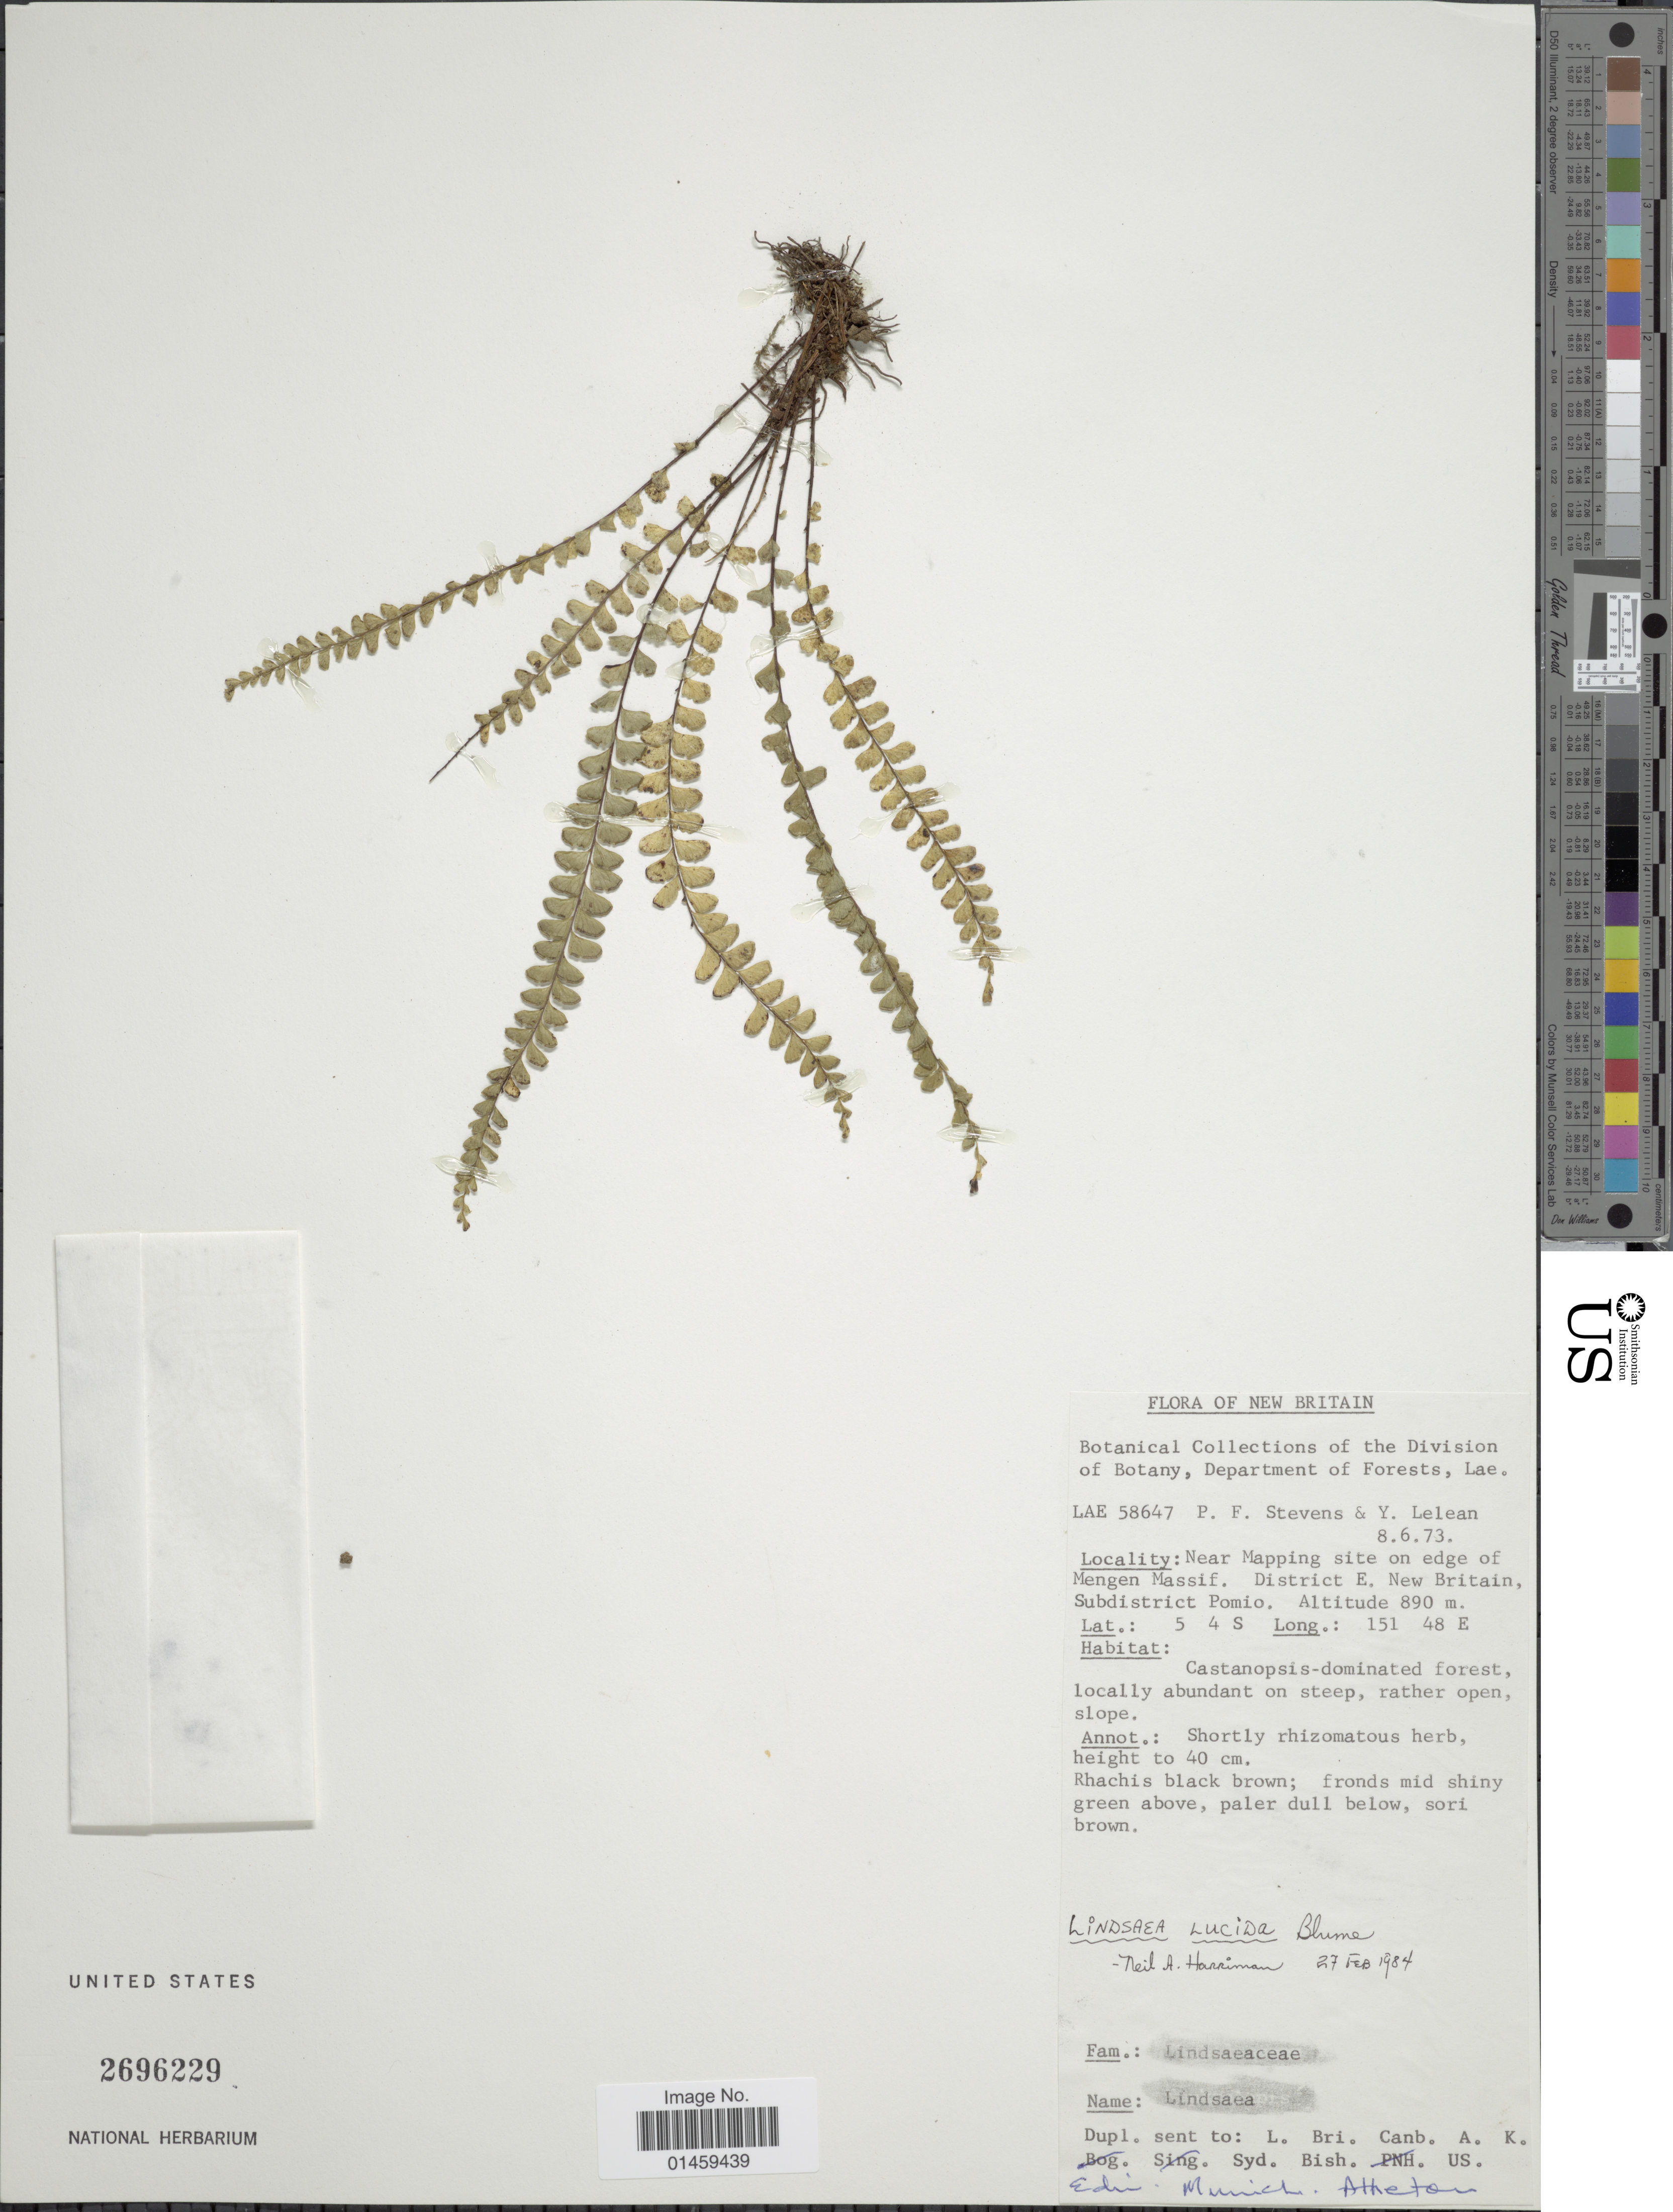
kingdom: Plantae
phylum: Tracheophyta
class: Polypodiopsida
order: Polypodiales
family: Lindsaeaceae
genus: Lindsaea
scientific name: Lindsaea lucida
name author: Blume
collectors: P. F. Stevens & Y. Lelean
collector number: LAE58647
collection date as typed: Transcribed d/m/y: 8/6/73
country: Papua New Guinea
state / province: East New Britain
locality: New Britain. Near Mapping site on edge of Mengen Massif. District E. New Britain, Subdistrict Pomio.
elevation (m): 890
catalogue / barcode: US 2696229